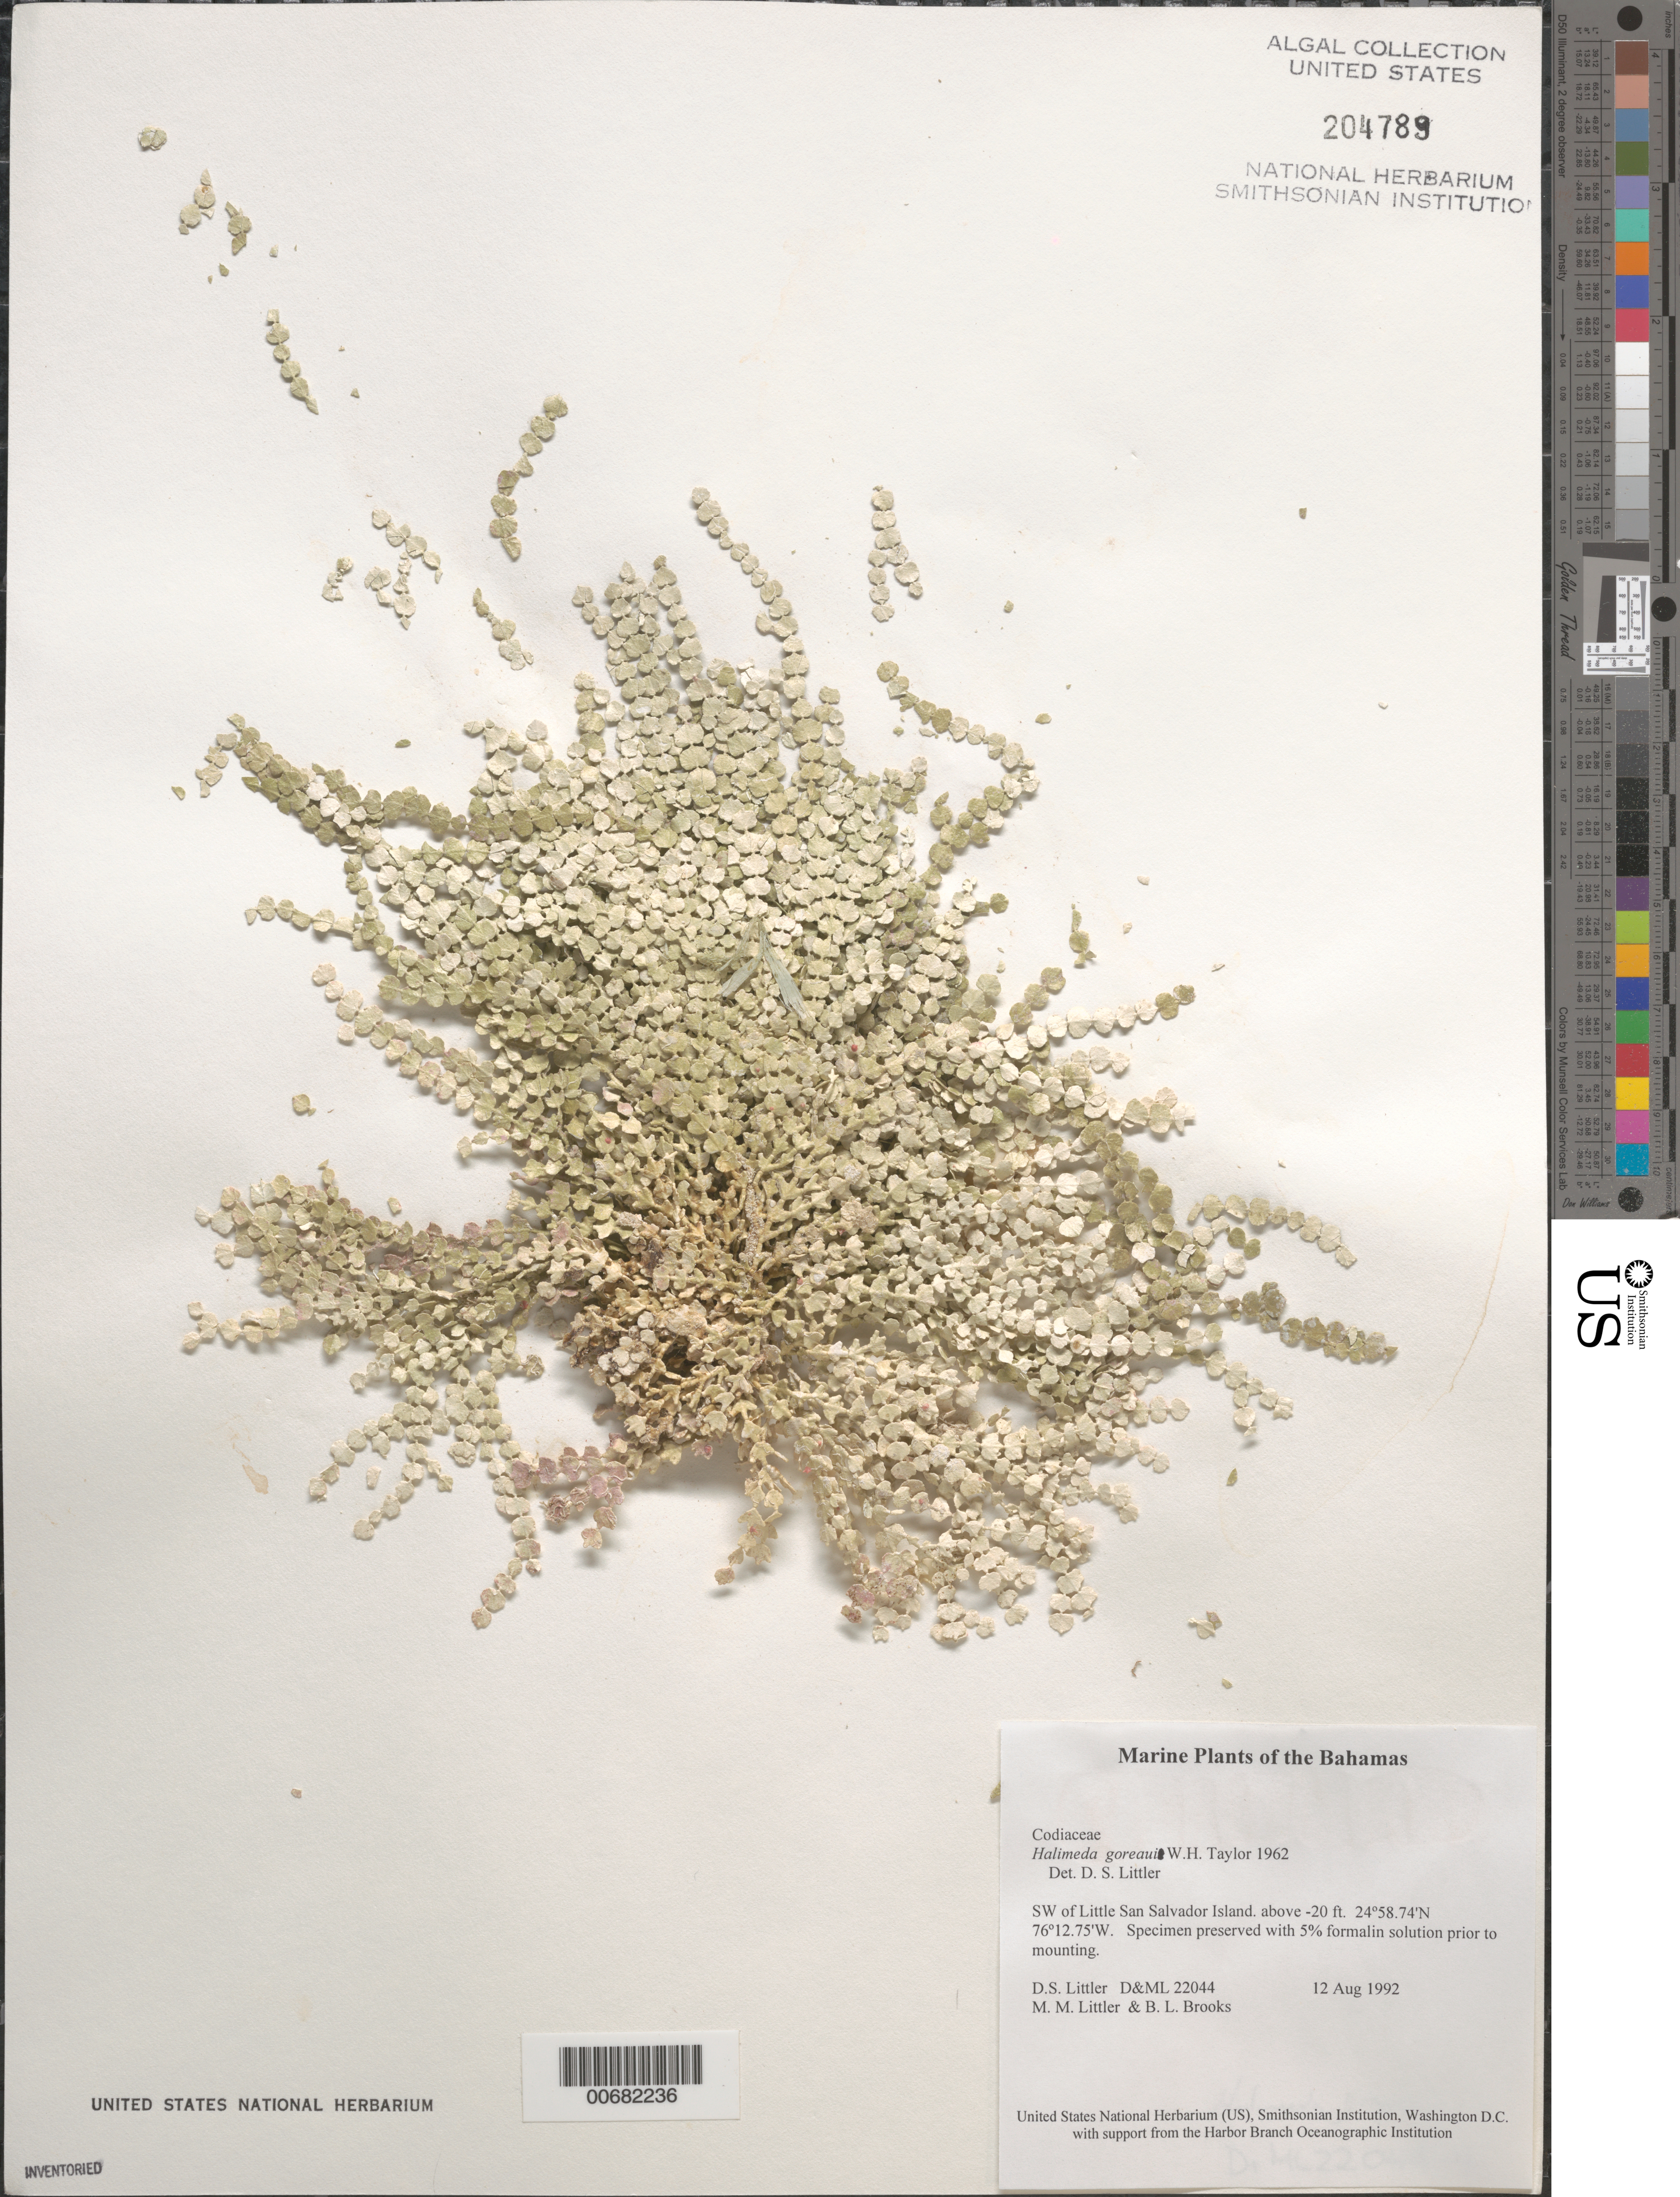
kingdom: Plantae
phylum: Chlorophyta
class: Ulvophyceae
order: Bryopsidales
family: Halimedaceae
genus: Halimeda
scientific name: Halimeda goreaui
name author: W.R. Taylor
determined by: Littler, D. S.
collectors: D. S. Littler, M. M. Littler & B. Brooks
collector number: D&ML 22044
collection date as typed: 12 Aug 1992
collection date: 1992-08-12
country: Bahamas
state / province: San Salvador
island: Little San Salvador Island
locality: Southwest of Little San Salvador Island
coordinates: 24 58.74' N, 76 12.75' W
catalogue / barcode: US 204789